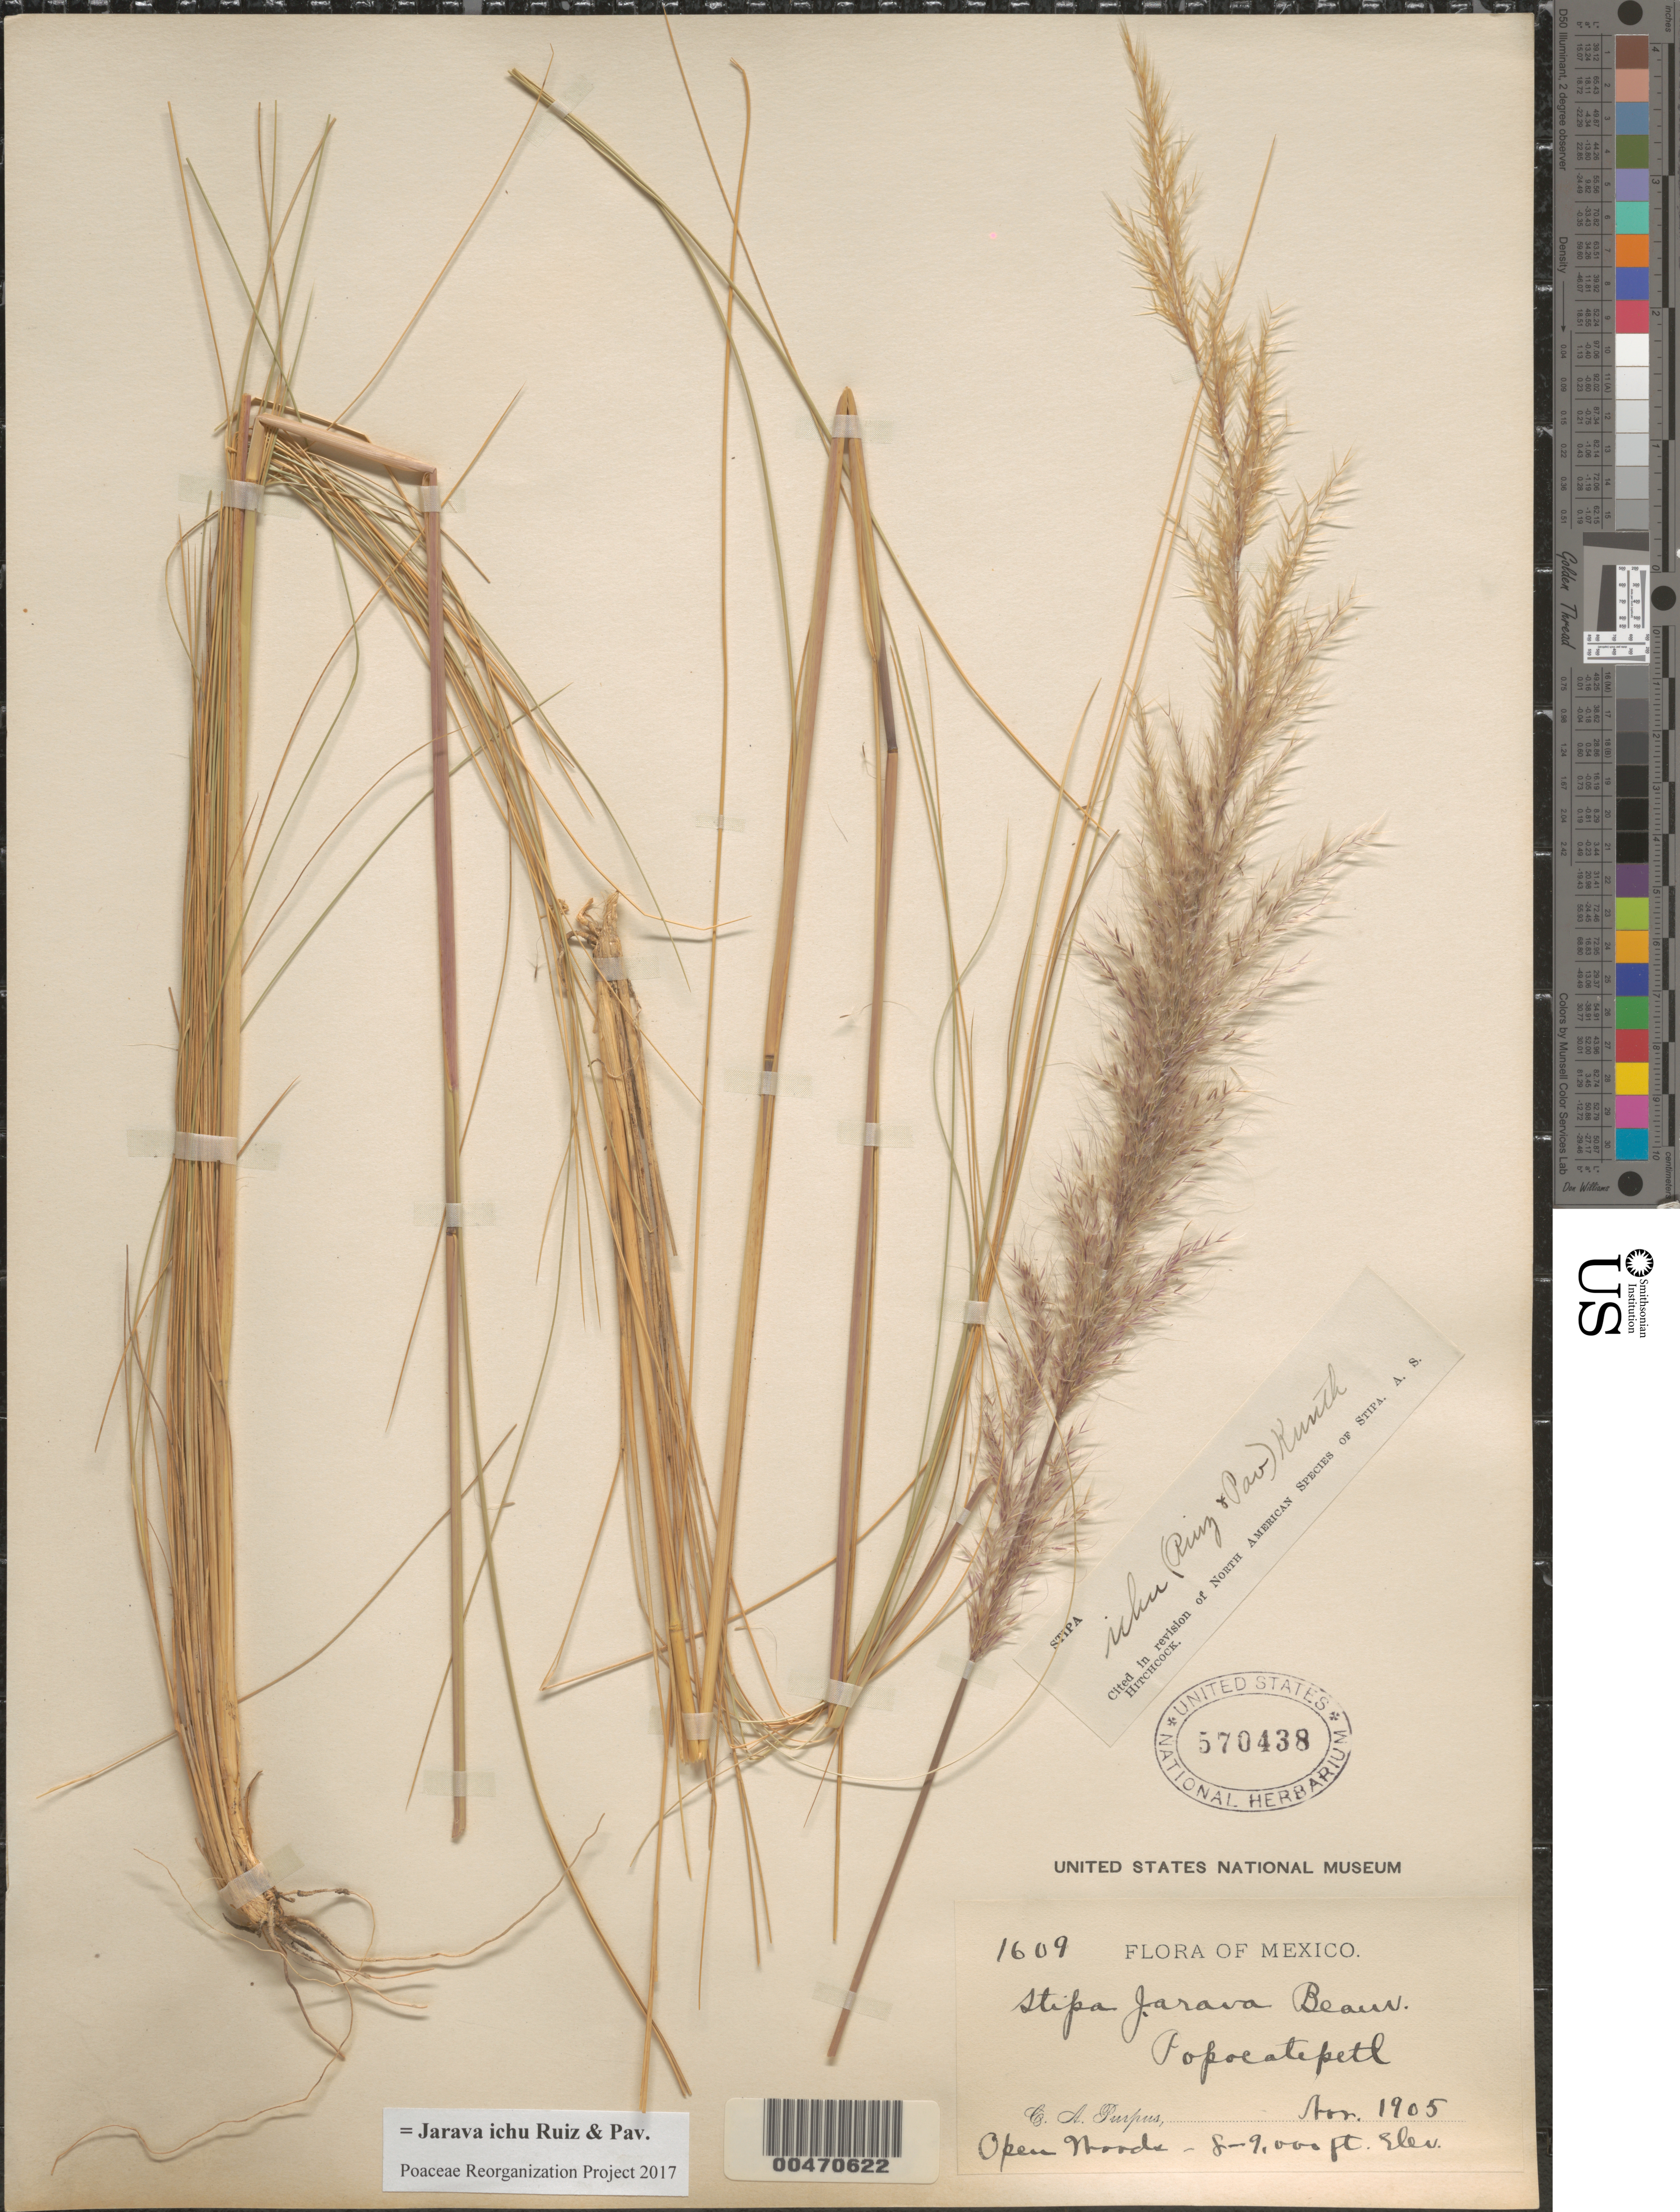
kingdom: Plantae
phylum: Tracheophyta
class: Liliopsida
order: Poales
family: Poaceae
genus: Jarava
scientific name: Jarava ichu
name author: Ruiz & Pav.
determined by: Poaceae Reorganization Project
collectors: C. A. Purpus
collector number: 1609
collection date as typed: Apr 1905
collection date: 1905-04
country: Mexico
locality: Popocatepetl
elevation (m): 2438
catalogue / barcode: US 570438